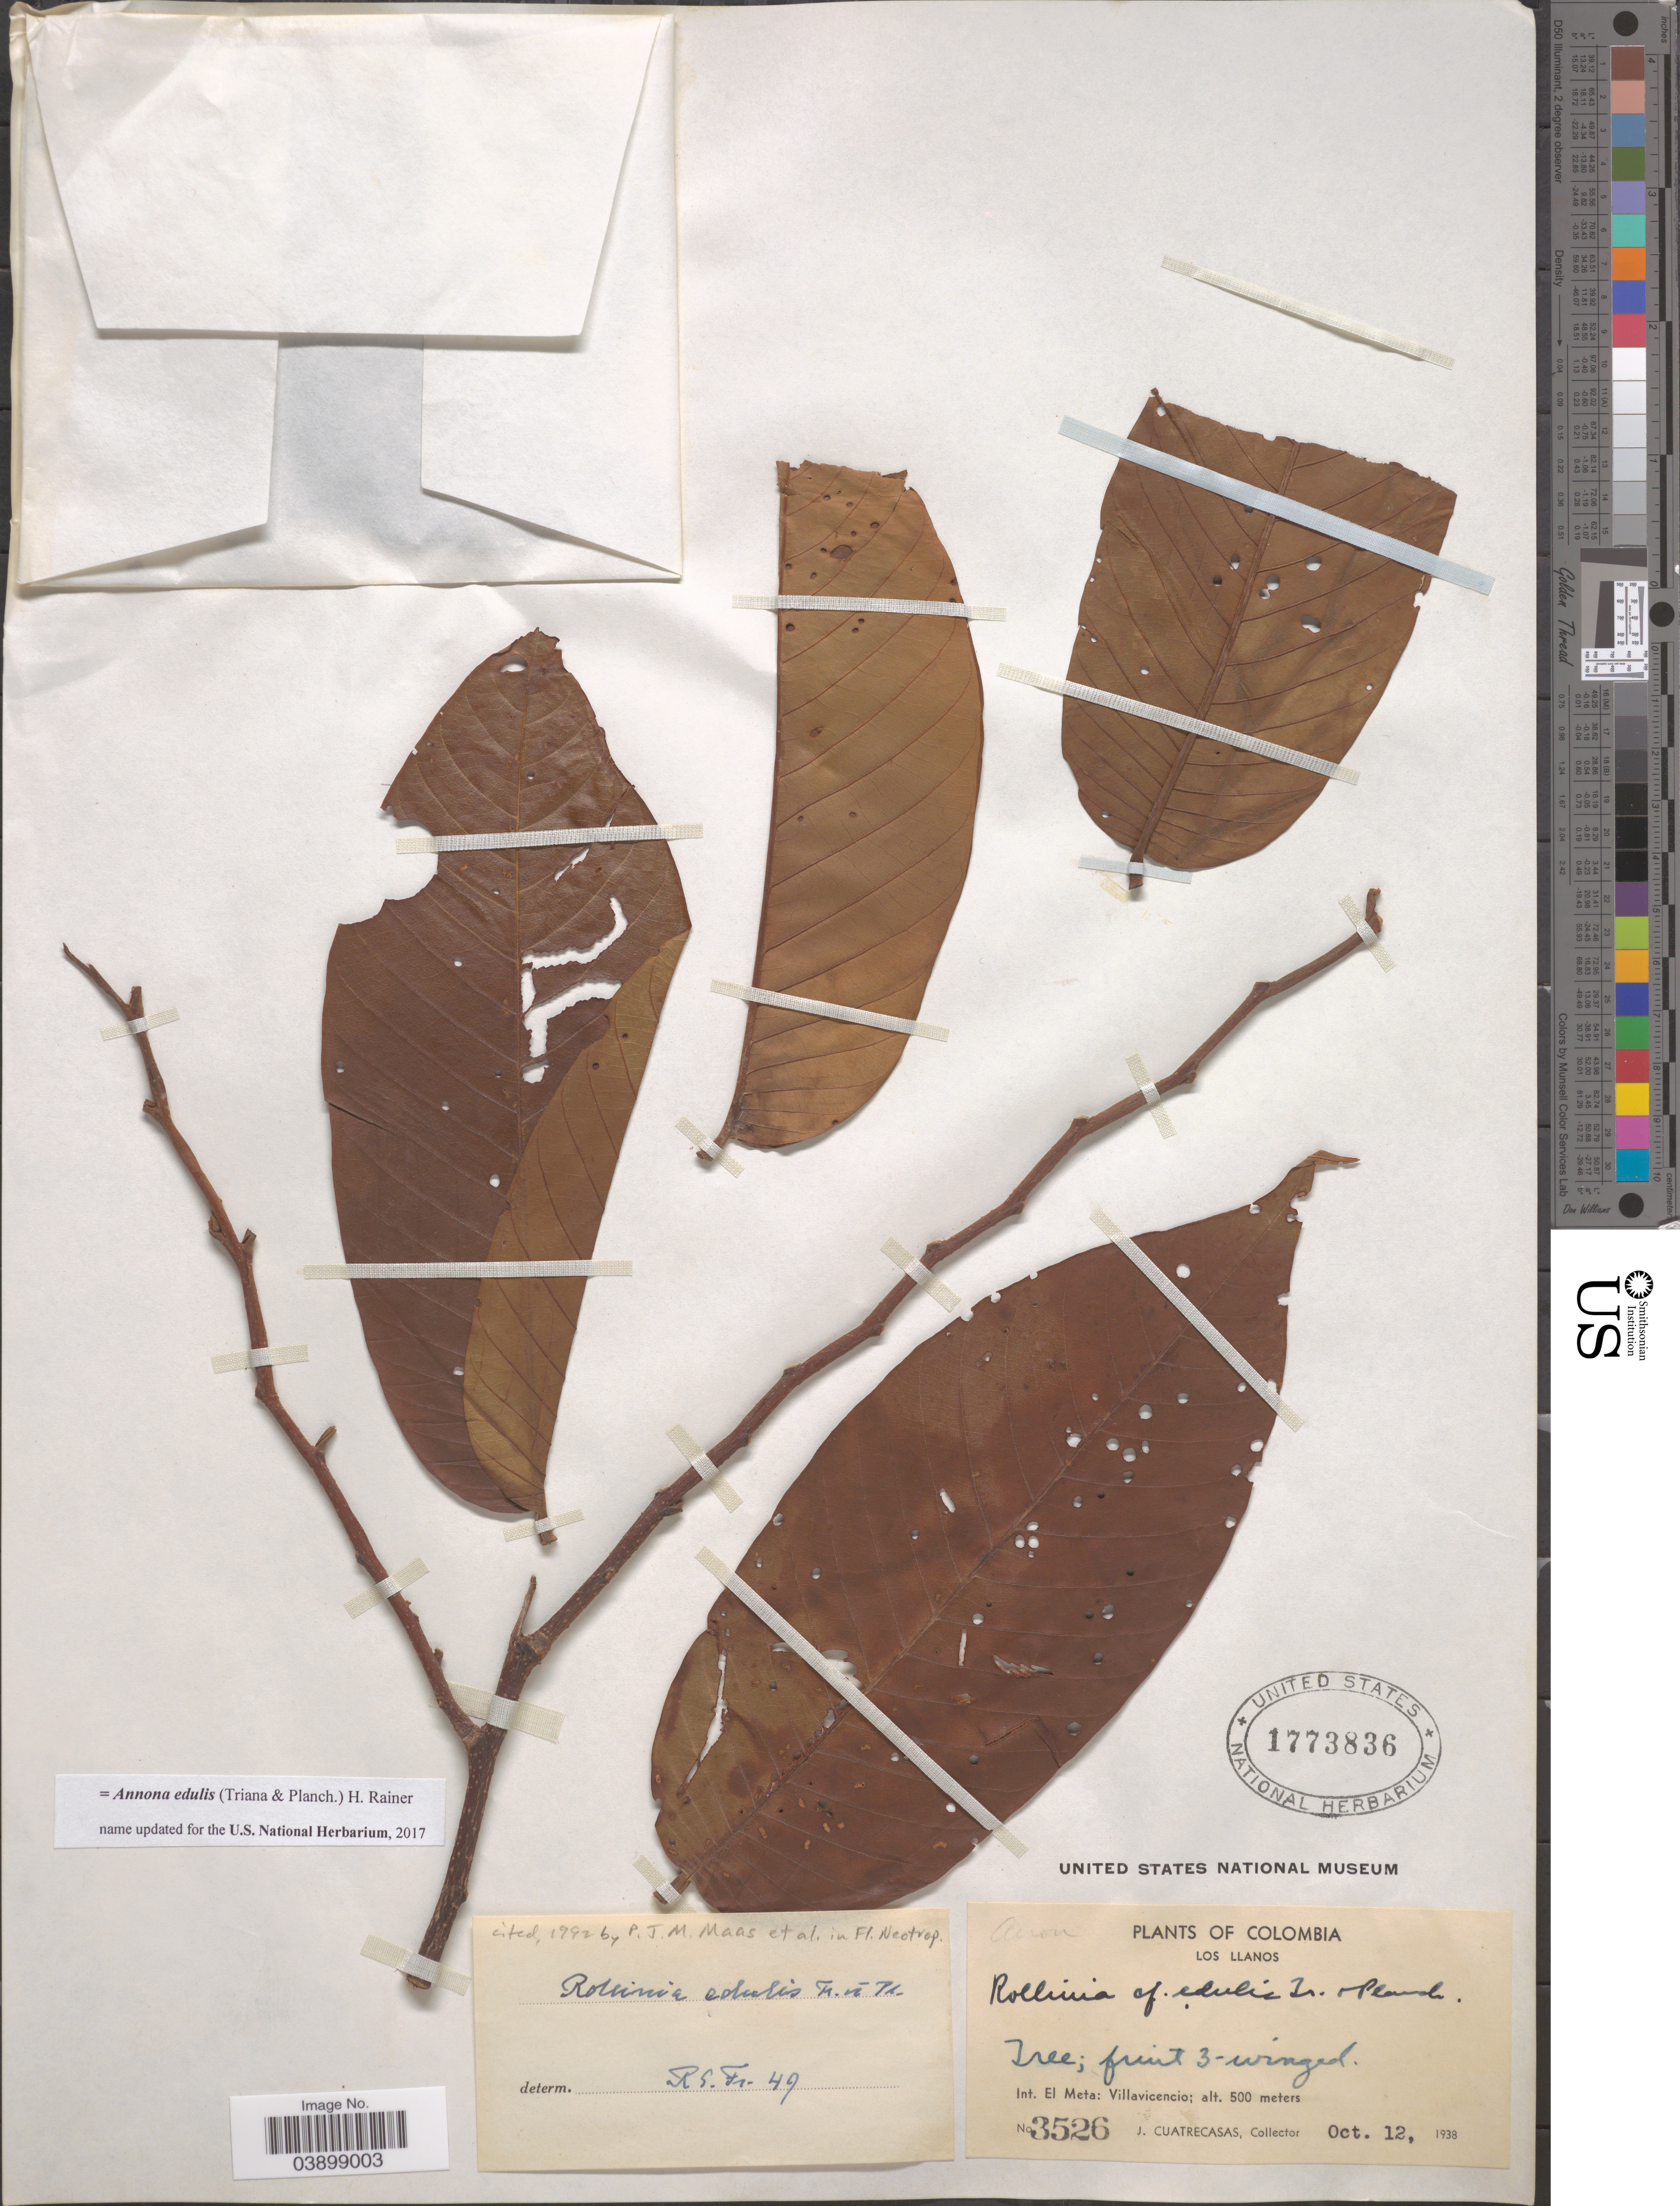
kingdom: Plantae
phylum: Tracheophyta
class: Magnoliopsida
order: Magnoliales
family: Annonaceae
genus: Annona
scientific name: Annona edulis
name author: (Triana & Planch.) H. Rainer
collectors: J. Cuatrecasas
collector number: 3526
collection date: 1938-10-12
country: Colombia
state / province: Meta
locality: Los Llanos. Int. El Meta: Villavicencio.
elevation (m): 500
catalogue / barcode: US 1773836